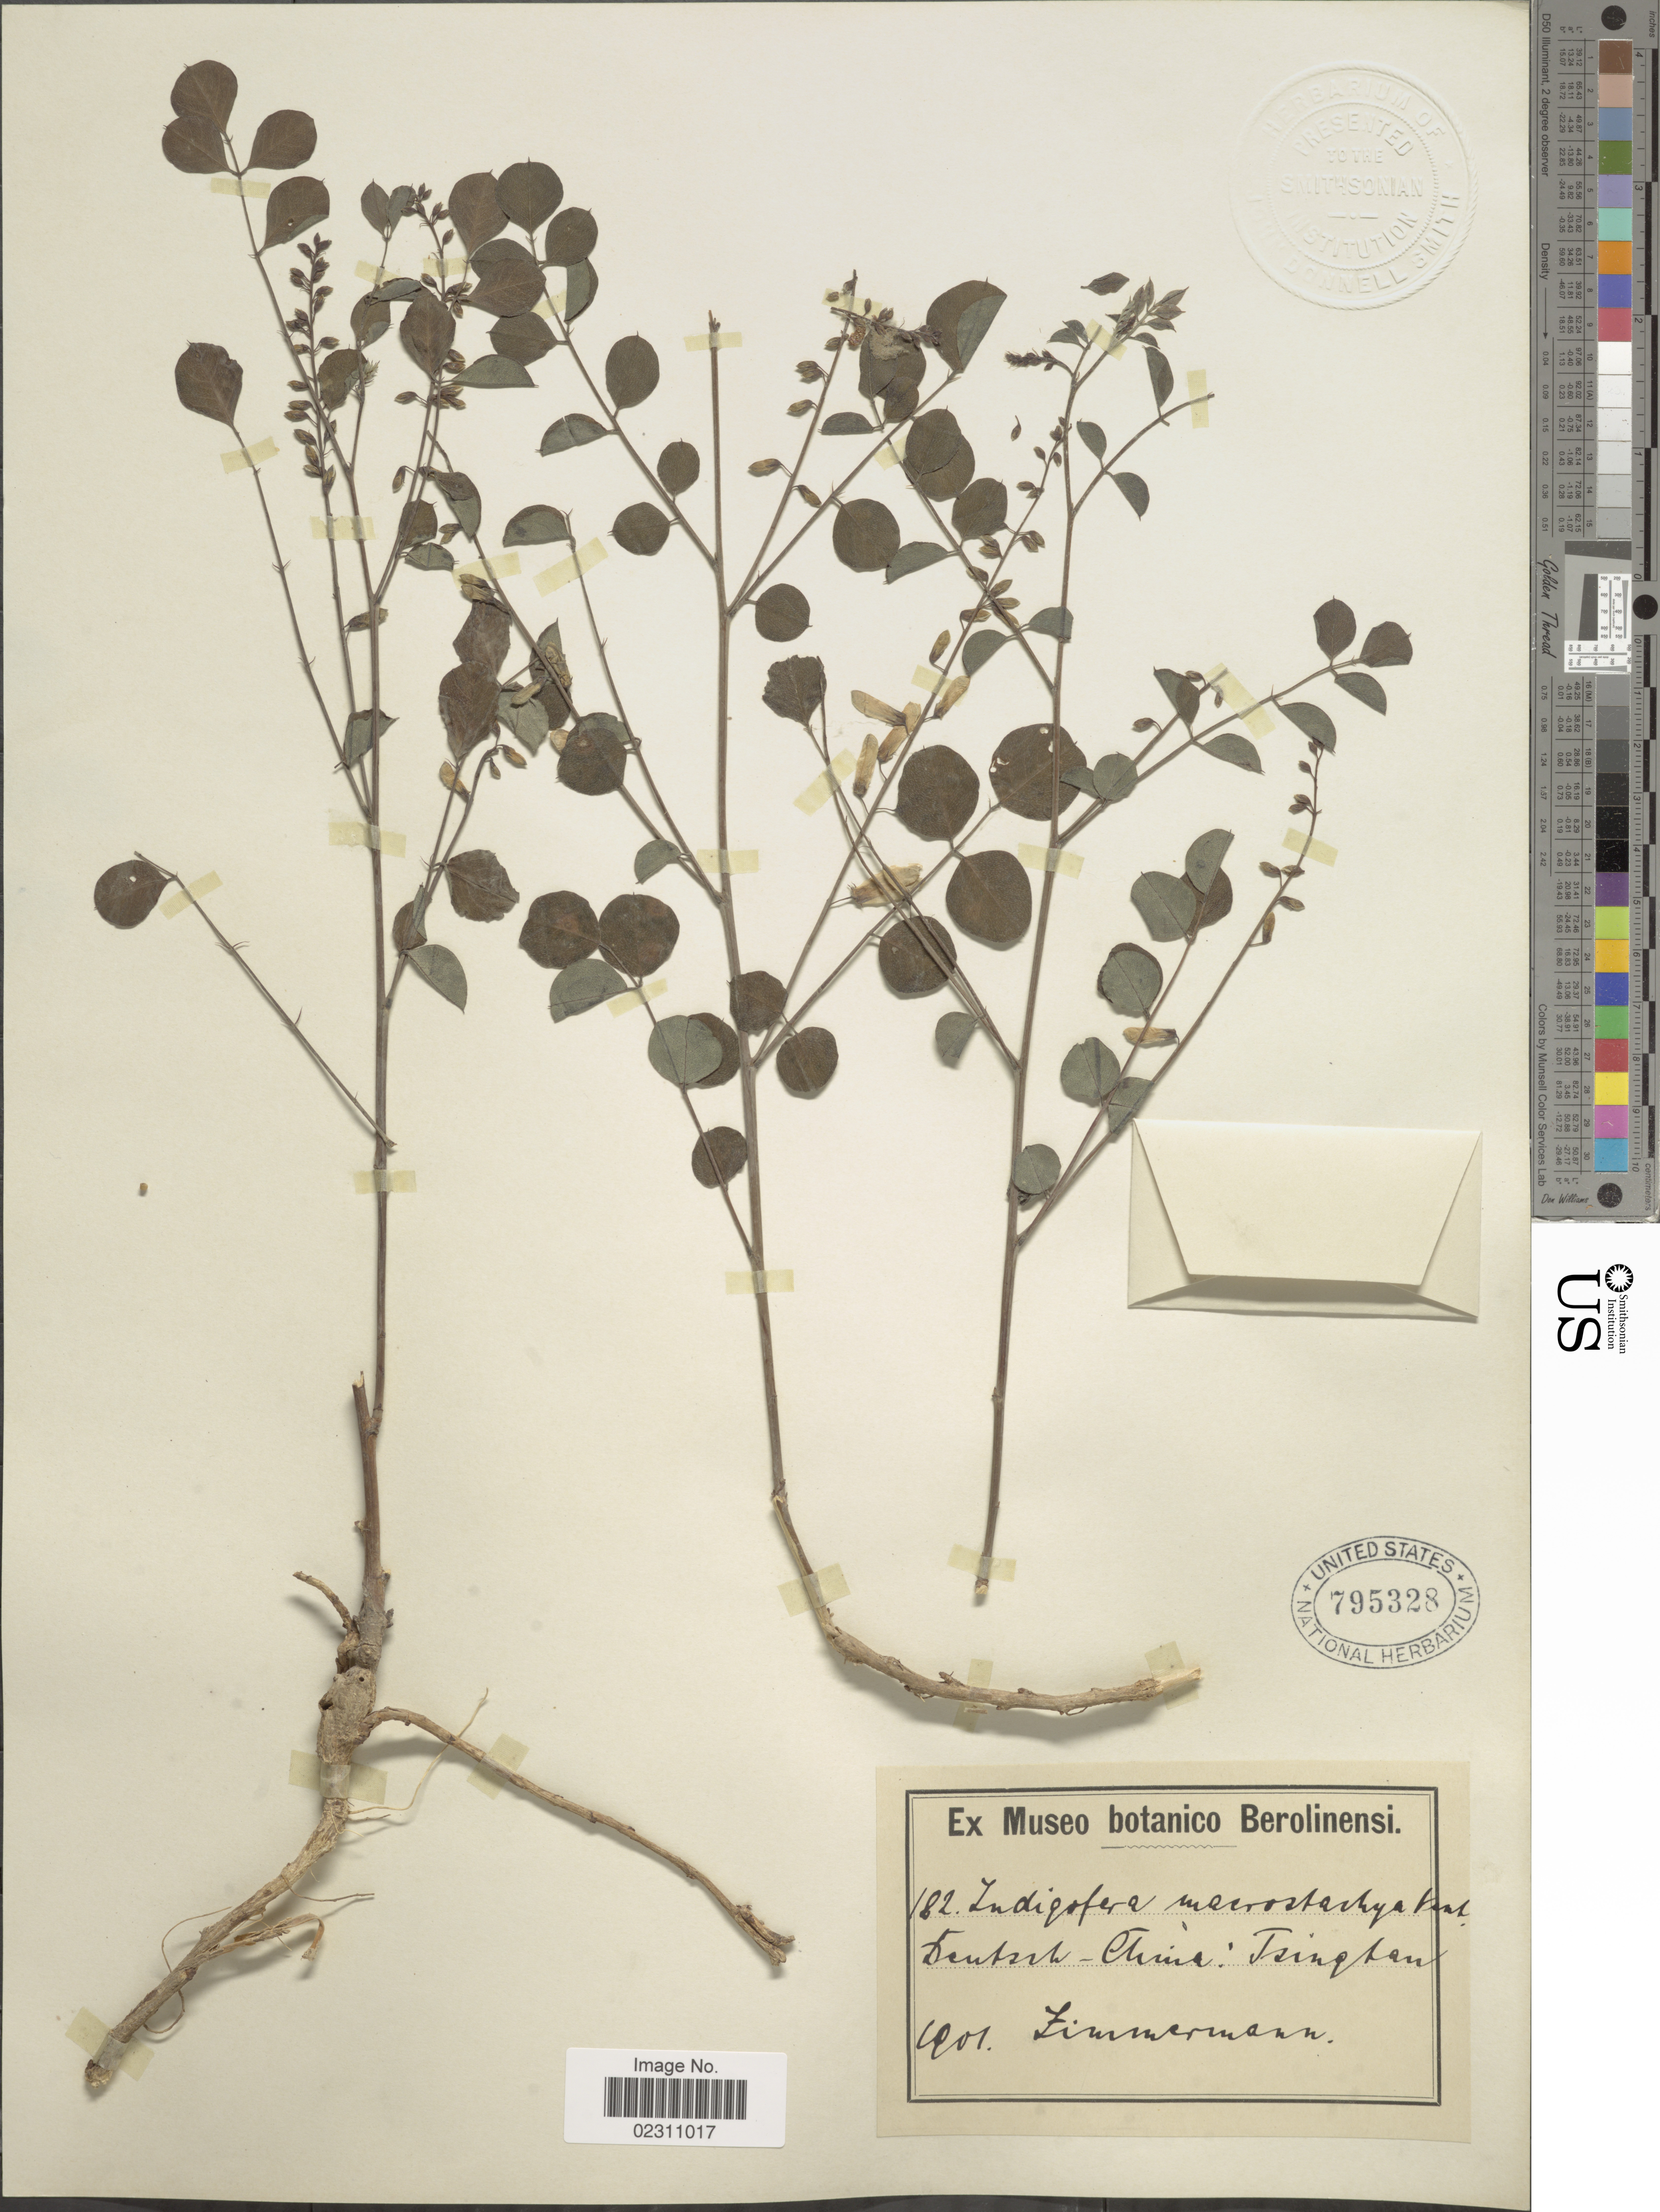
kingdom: Plantae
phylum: Tracheophyta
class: Magnoliopsida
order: Fabales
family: Fabaceae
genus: Indigofera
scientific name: Indigofera macrostachya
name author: Vent.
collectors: -. Zimmermann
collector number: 182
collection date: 1901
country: China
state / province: Qinghai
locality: Deutsch-China, Tsinghan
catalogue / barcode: US 795328